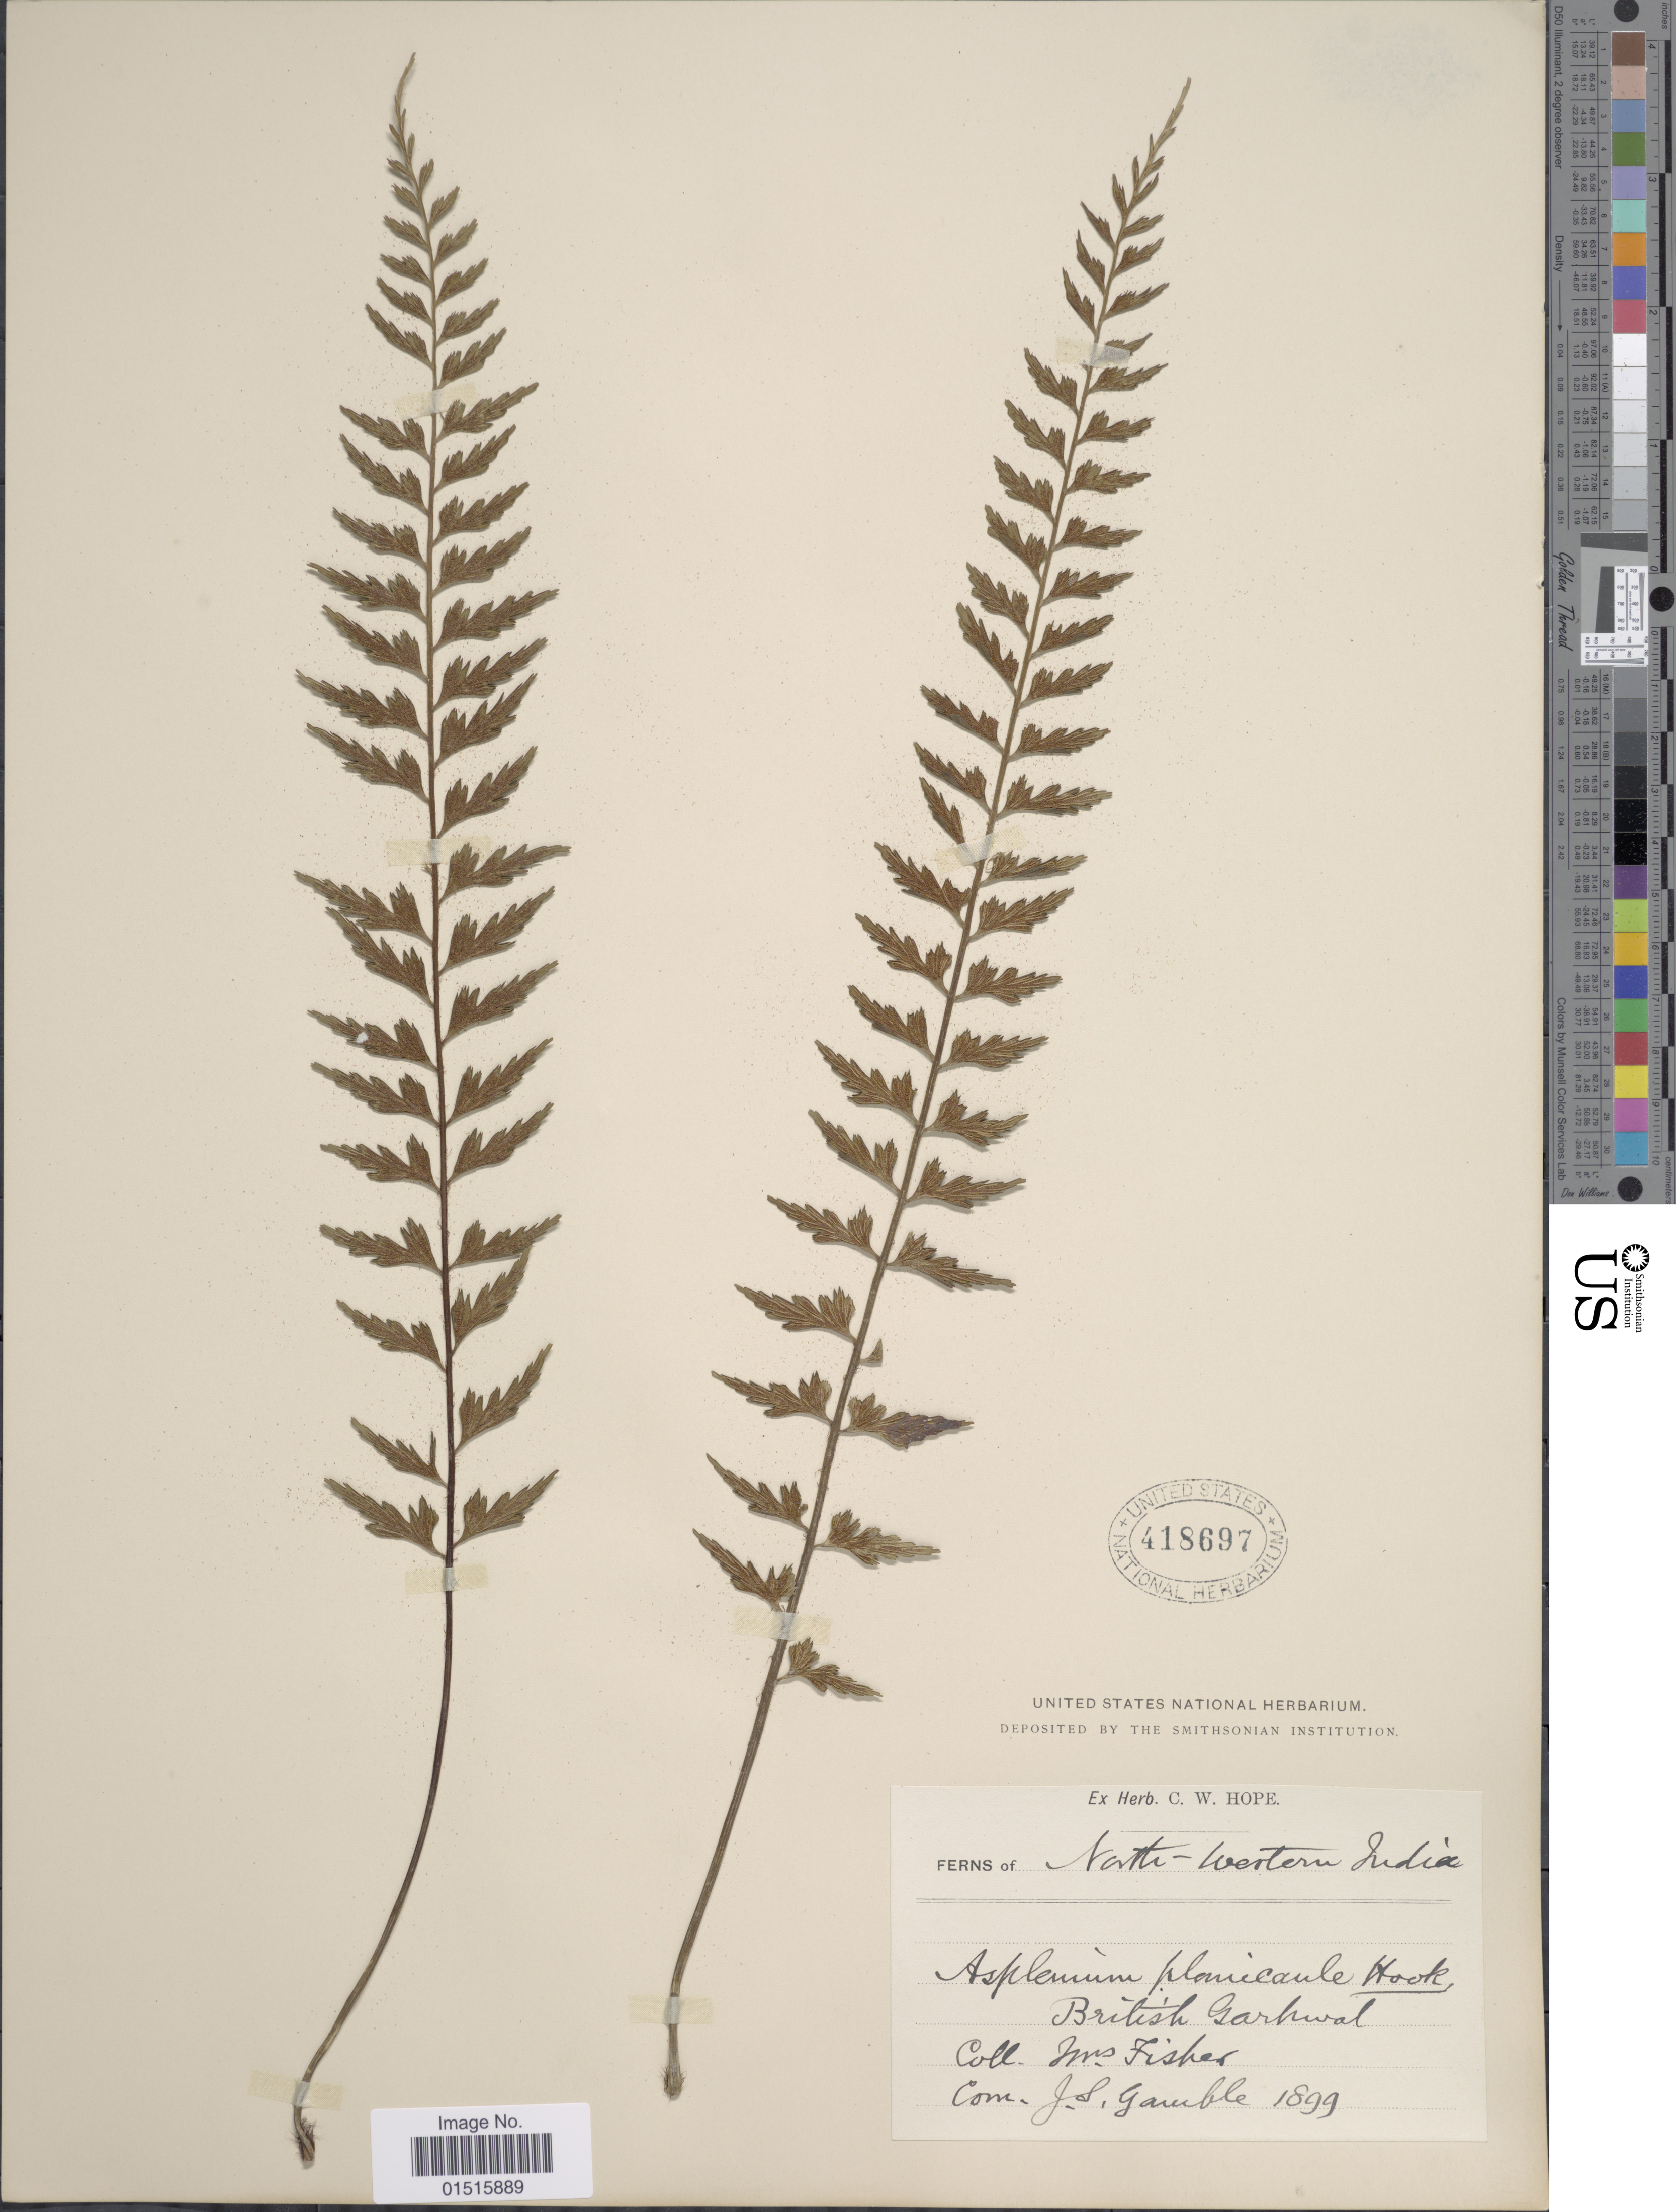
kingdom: Plantae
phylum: Tracheophyta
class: Polypodiopsida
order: Polypodiales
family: Aspleniaceae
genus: Asplenium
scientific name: Asplenium yoshinagae var. planicaule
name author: (Wall. ex Mett.) C.V. Morton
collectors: Fisher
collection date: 1899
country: India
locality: North- Western India, British Garhwal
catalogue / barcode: US 418697